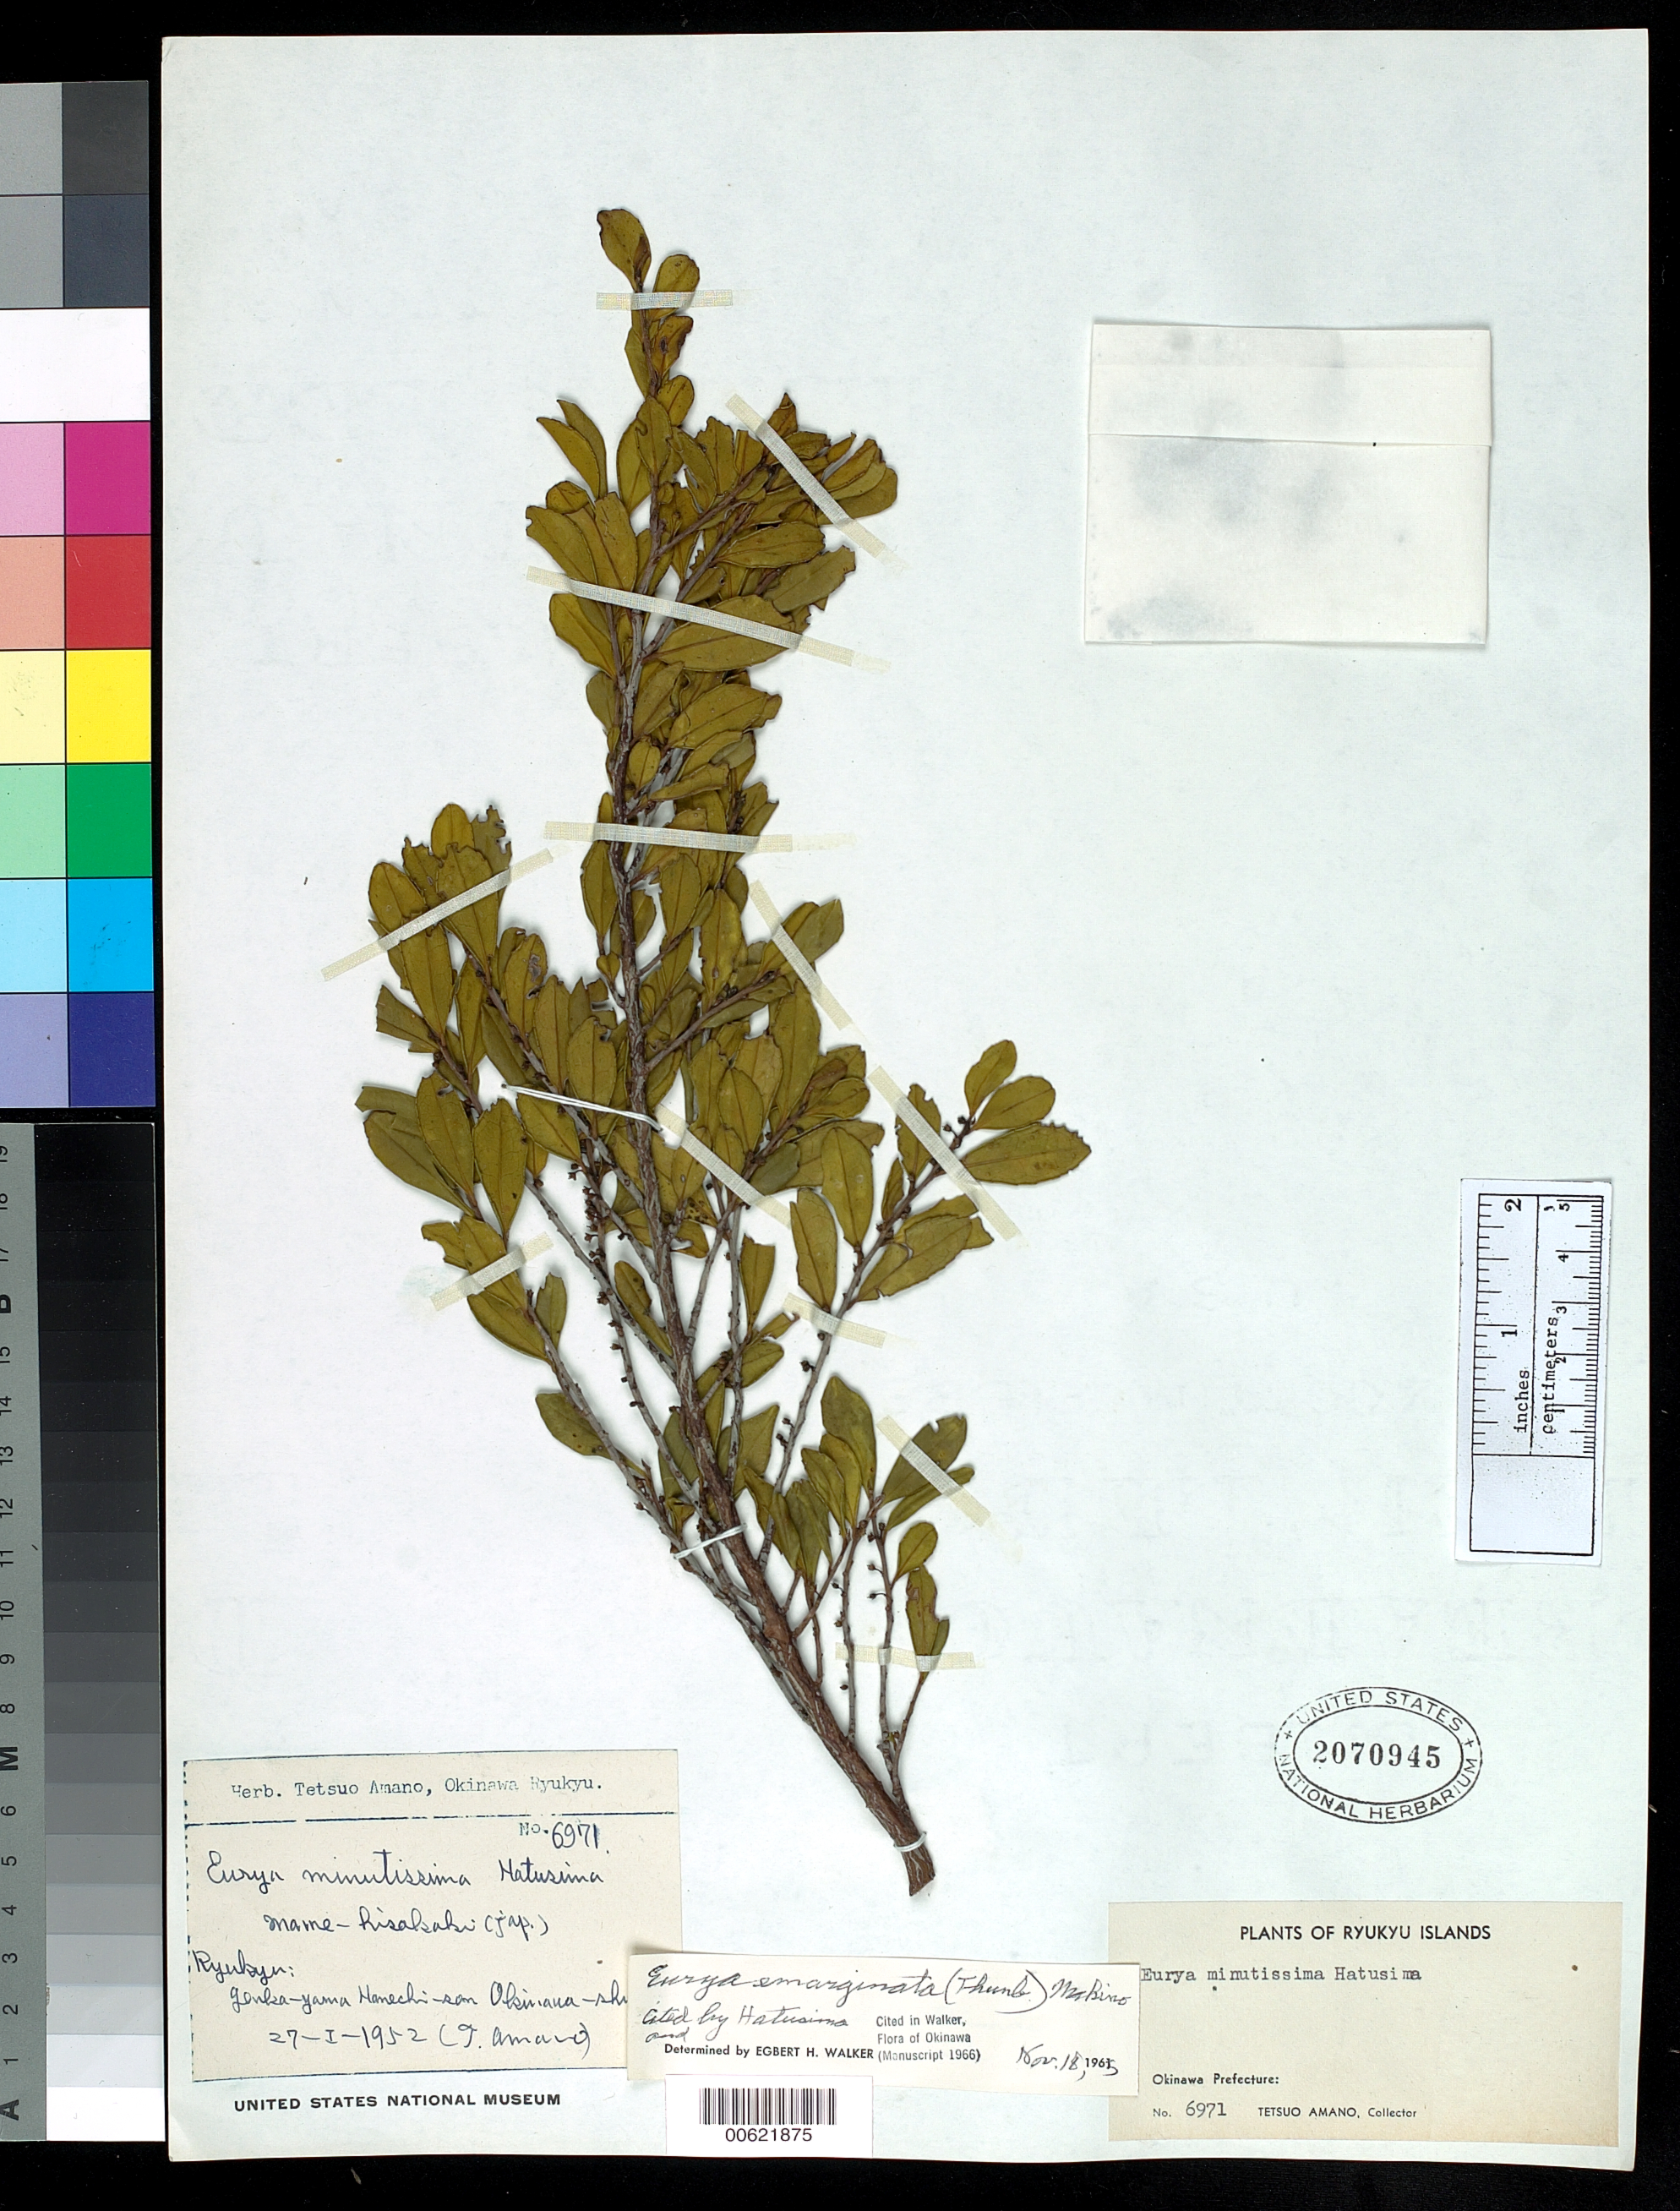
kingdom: Plantae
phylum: Tracheophyta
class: Magnoliopsida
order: Ericales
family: Pentaphylacaceae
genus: Eurya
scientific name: Eurya emarginata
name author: (Thunb.) Makino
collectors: T. Amano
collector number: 6971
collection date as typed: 27 Jan 1952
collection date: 1952-01-27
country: Japan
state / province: Okinawa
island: Okinawa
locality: Genka-yama Hanechinson, Okinawa-shima.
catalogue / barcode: US 2070945